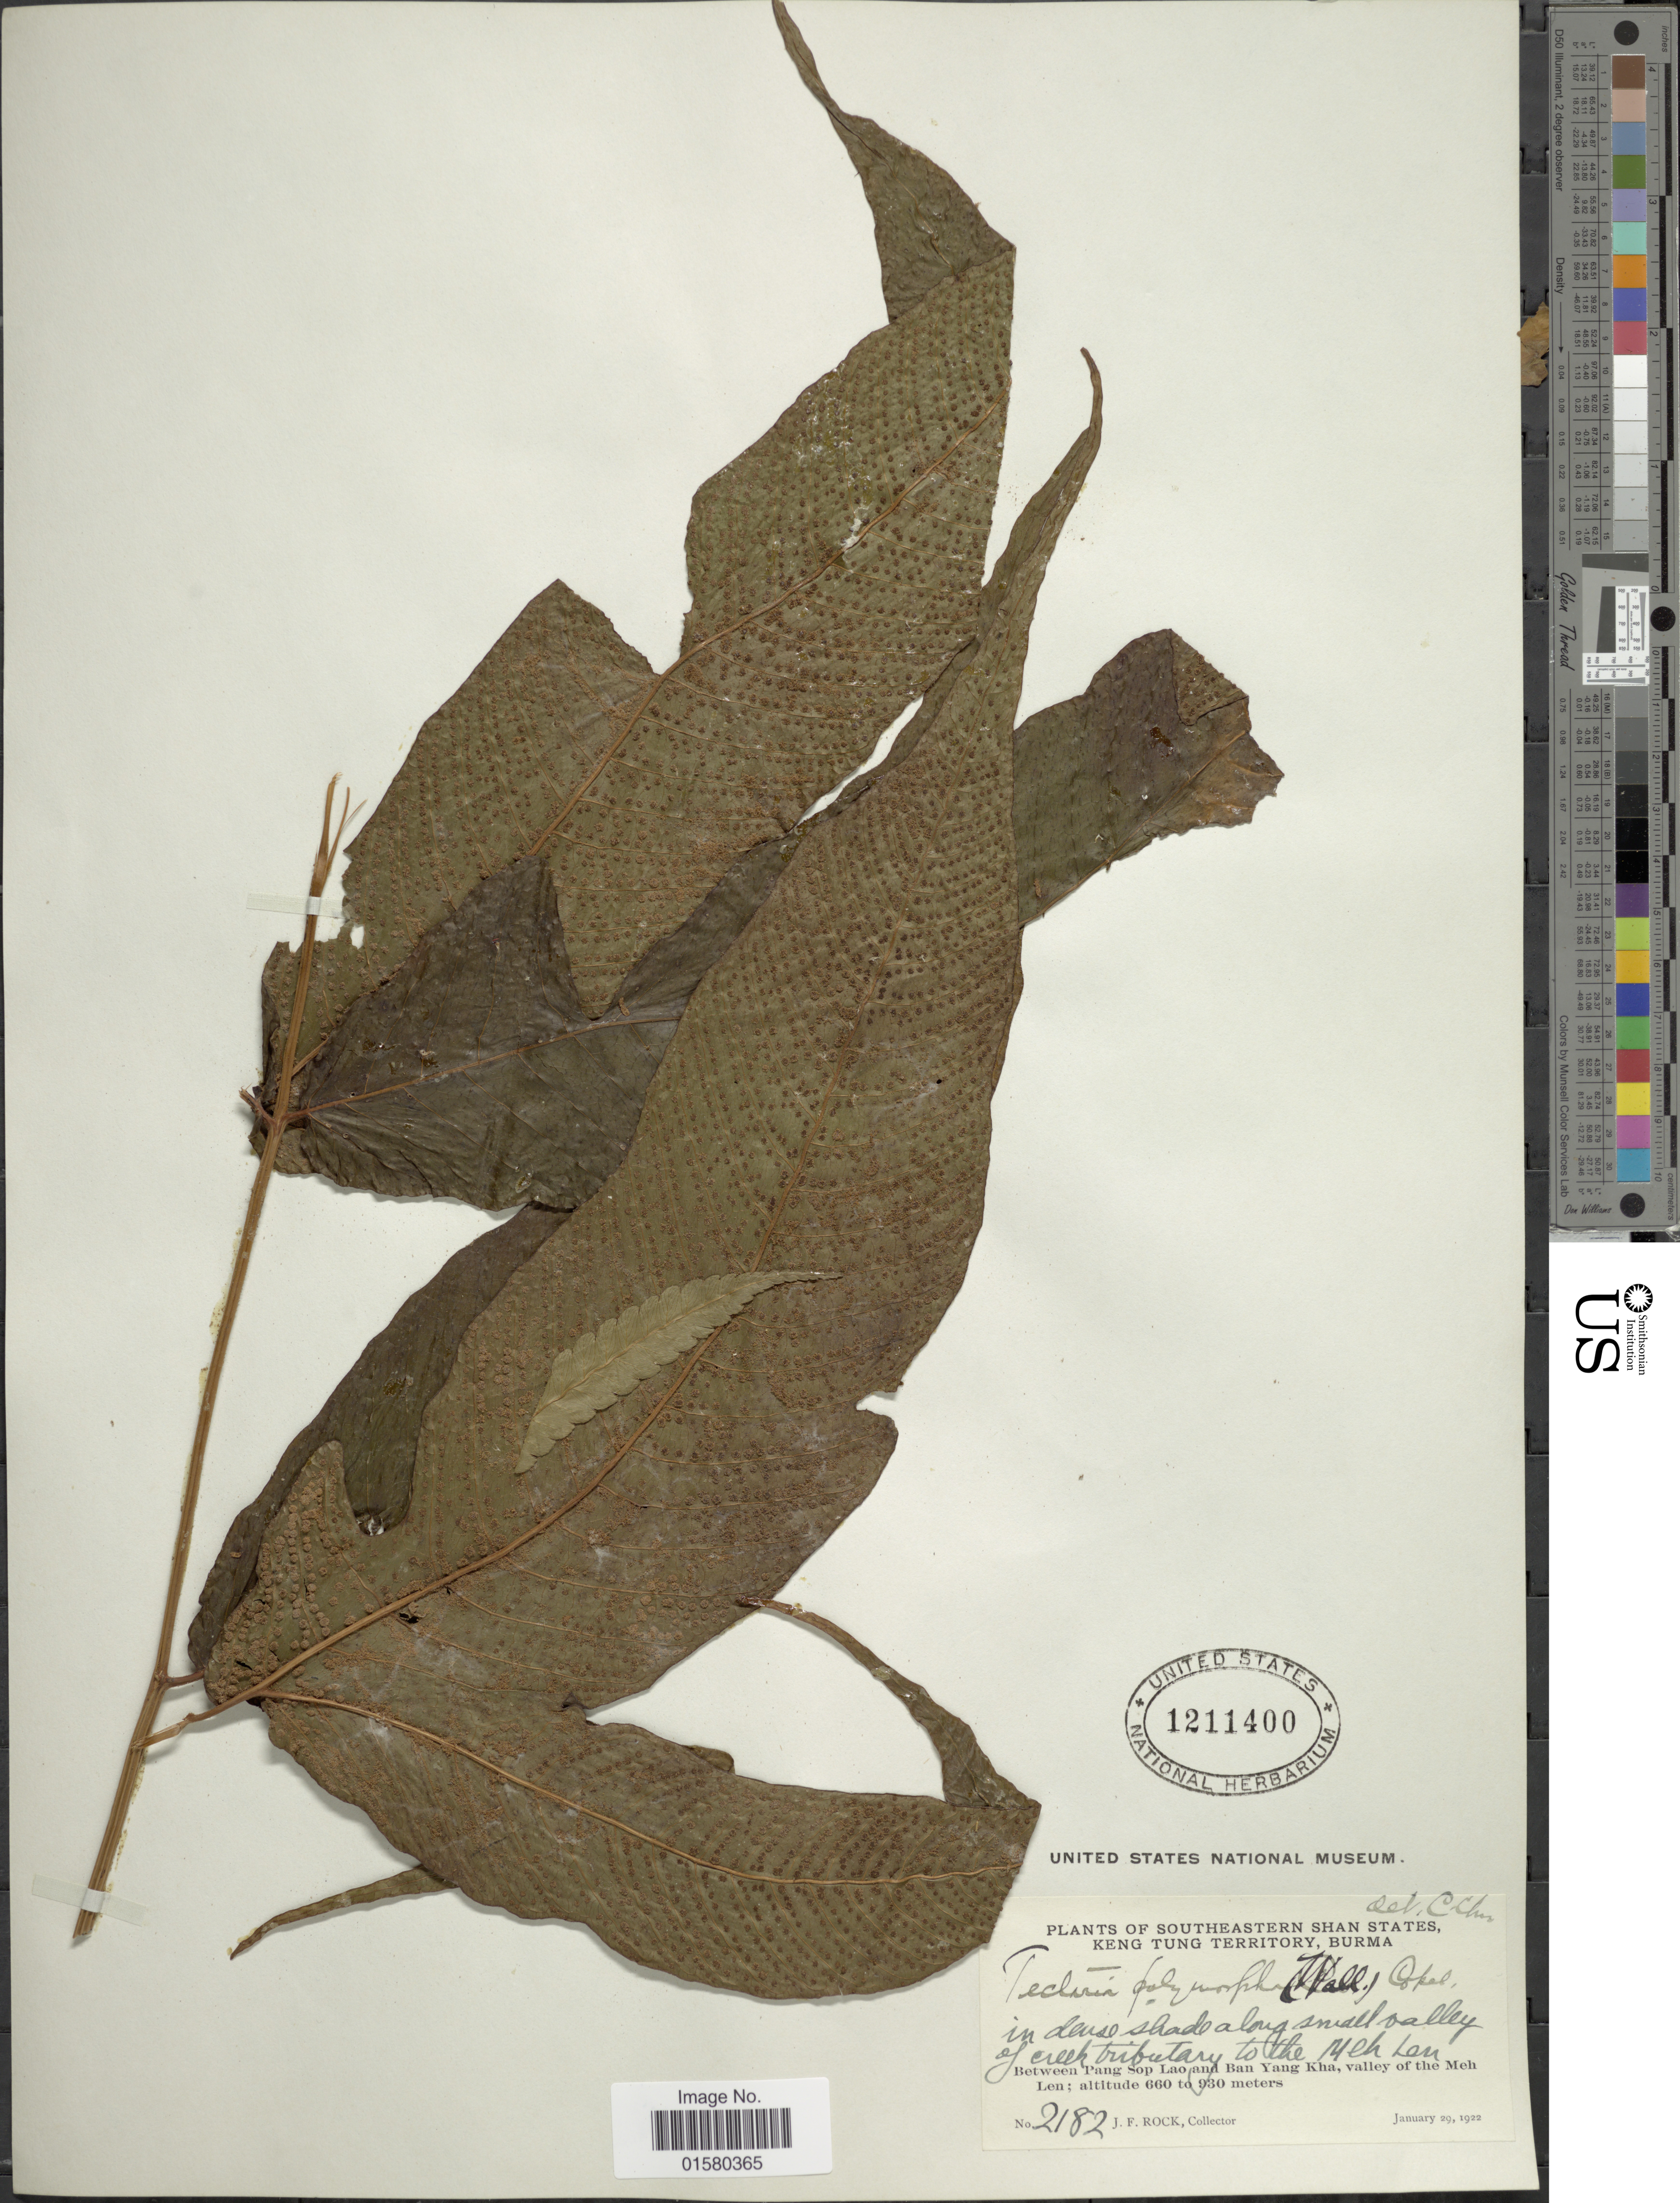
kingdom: Plantae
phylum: Tracheophyta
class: Polypodiopsida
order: Polypodiales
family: Tectariaceae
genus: Tectaria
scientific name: Tectaria polymorpha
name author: (Wall. ex Hook.) Copel.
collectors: J. Rock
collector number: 2182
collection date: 1922-01-29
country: Myanmar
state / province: Shan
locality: Southeastern Shan States, Keng Tung Territory, Burma, in dense shade along small valley of creek tributary to the Meh Len, between Pang Sop Lao and Ban Yang Kha, valley of the Meh Len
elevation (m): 660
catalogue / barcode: US 1211400